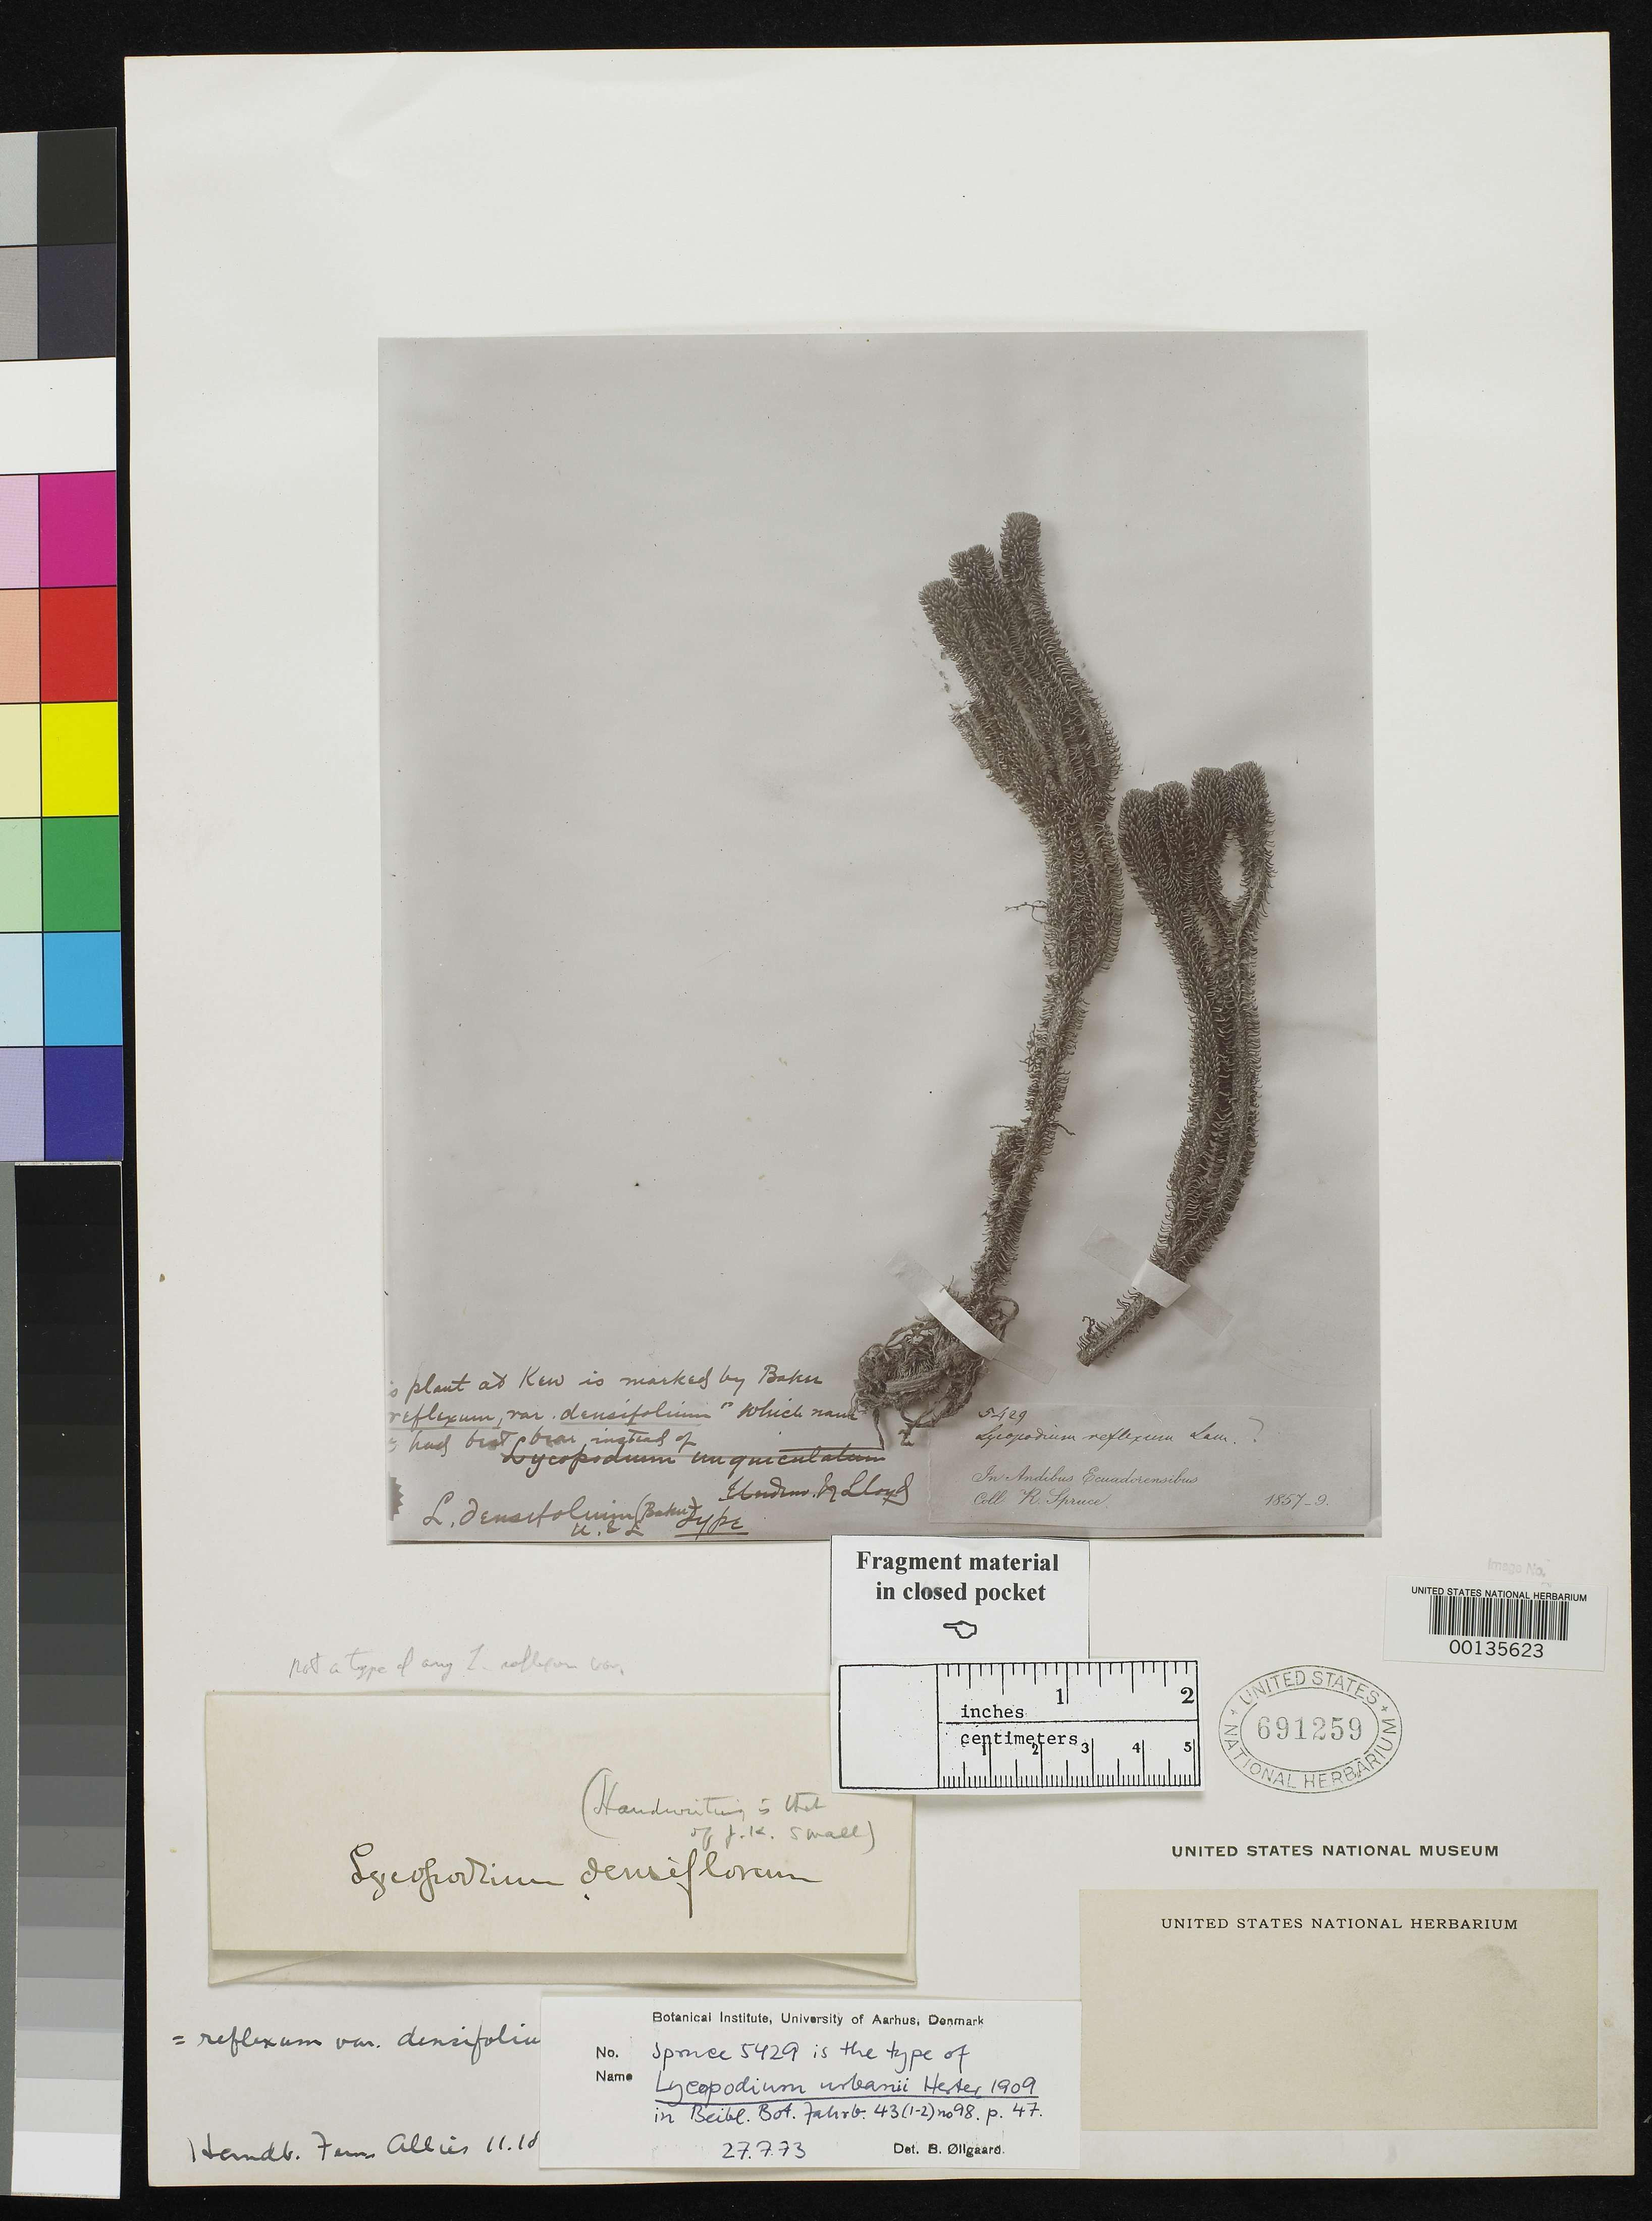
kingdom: Plantae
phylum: Tracheophyta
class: Lycopodiopsida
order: Lycopodiales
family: Lycopodiaceae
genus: Lycopodium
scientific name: Lycopodium urbanii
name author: Herter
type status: Type Fragment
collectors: R. Spruce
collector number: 5429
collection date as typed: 1857 to -- --- 1859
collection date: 1857/1859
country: Ecuador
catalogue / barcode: US 691259